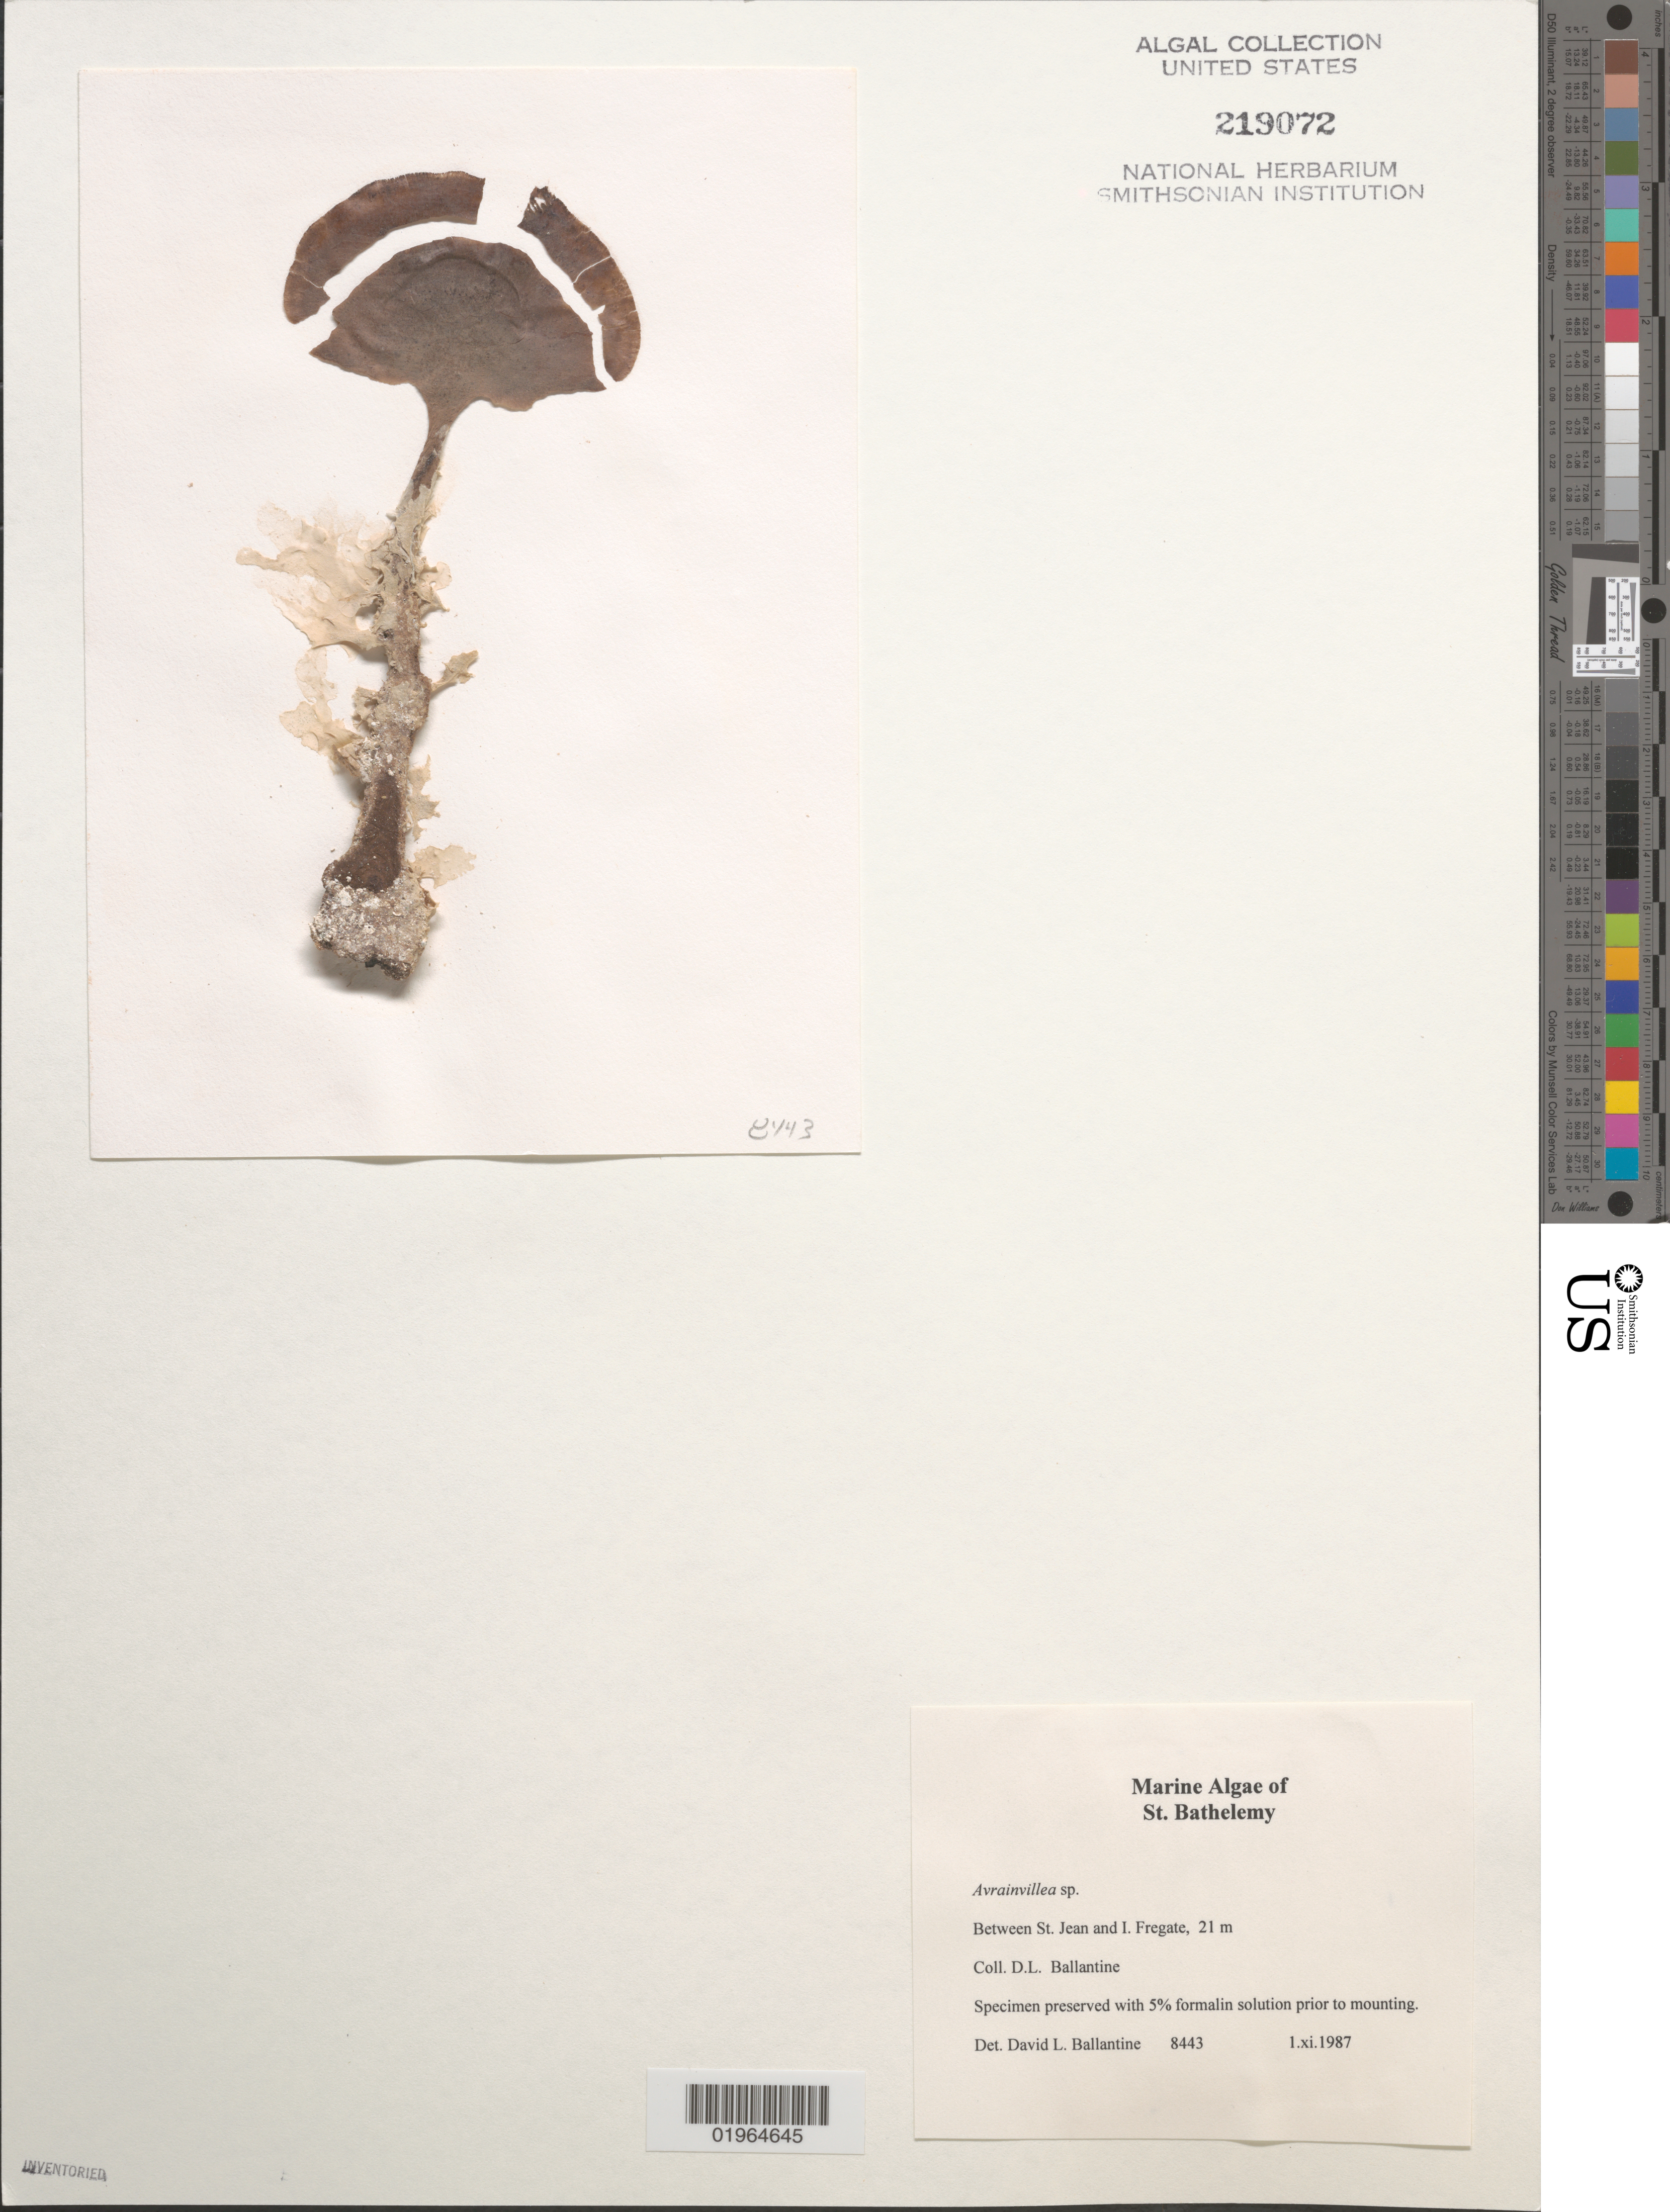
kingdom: Plantae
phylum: Chlorophyta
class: Ulvophyceae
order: Bryopsidales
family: Dichotomosiphonaceae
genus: Avrainvillea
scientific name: Avrainvillea sp.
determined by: Ballantine, D. L.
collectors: D.L. Ballantine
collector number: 8443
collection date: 1987-11-01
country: Saint Barthélemy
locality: Between St Jean and I. Fregate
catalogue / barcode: US 219072